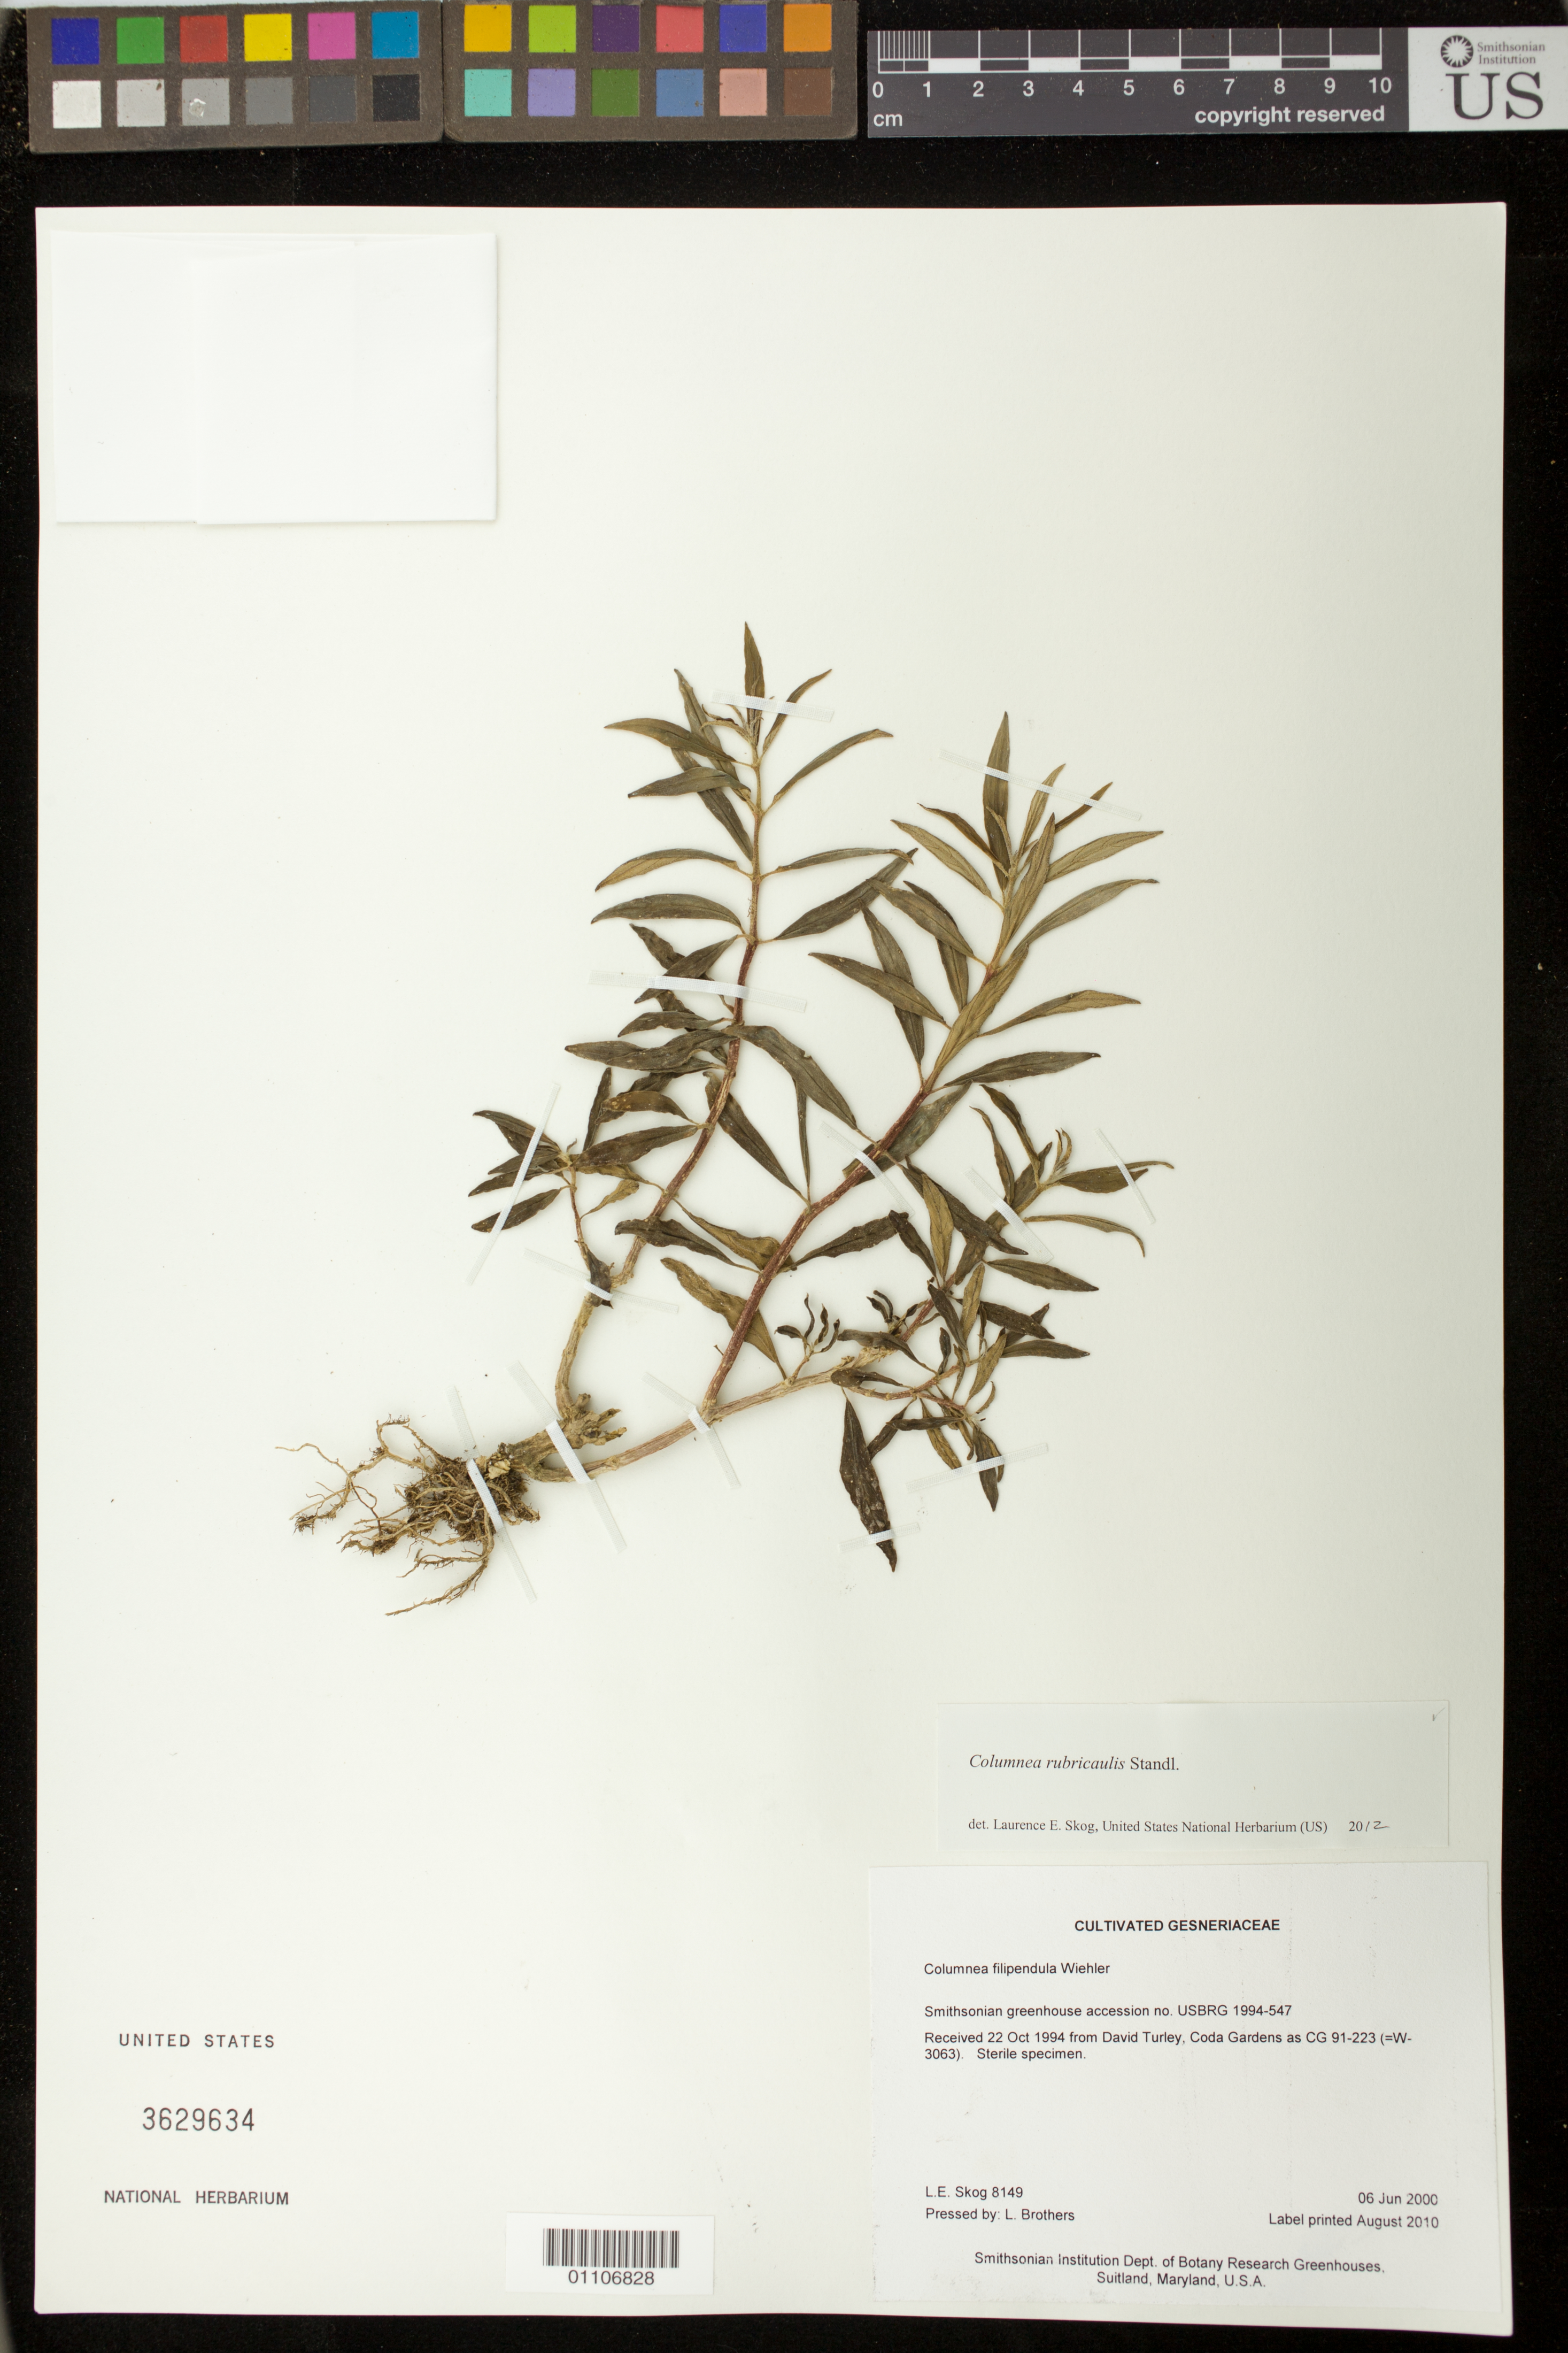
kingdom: Plantae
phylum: Tracheophyta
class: Magnoliopsida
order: Lamiales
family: Gesneriaceae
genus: Columnea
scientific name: Columnea rubricaulis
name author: Standl.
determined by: Skog, Laurence E.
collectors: L. E. Skog & L. Brothers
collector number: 8149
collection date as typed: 06 Jun 2000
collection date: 2000-06-06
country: United States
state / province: Maryland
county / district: Prince George's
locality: Smithsonian Institution Dept. of Botany Research Greenhouses, Suitland, Maryland, U.S.A.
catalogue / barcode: US 3629634